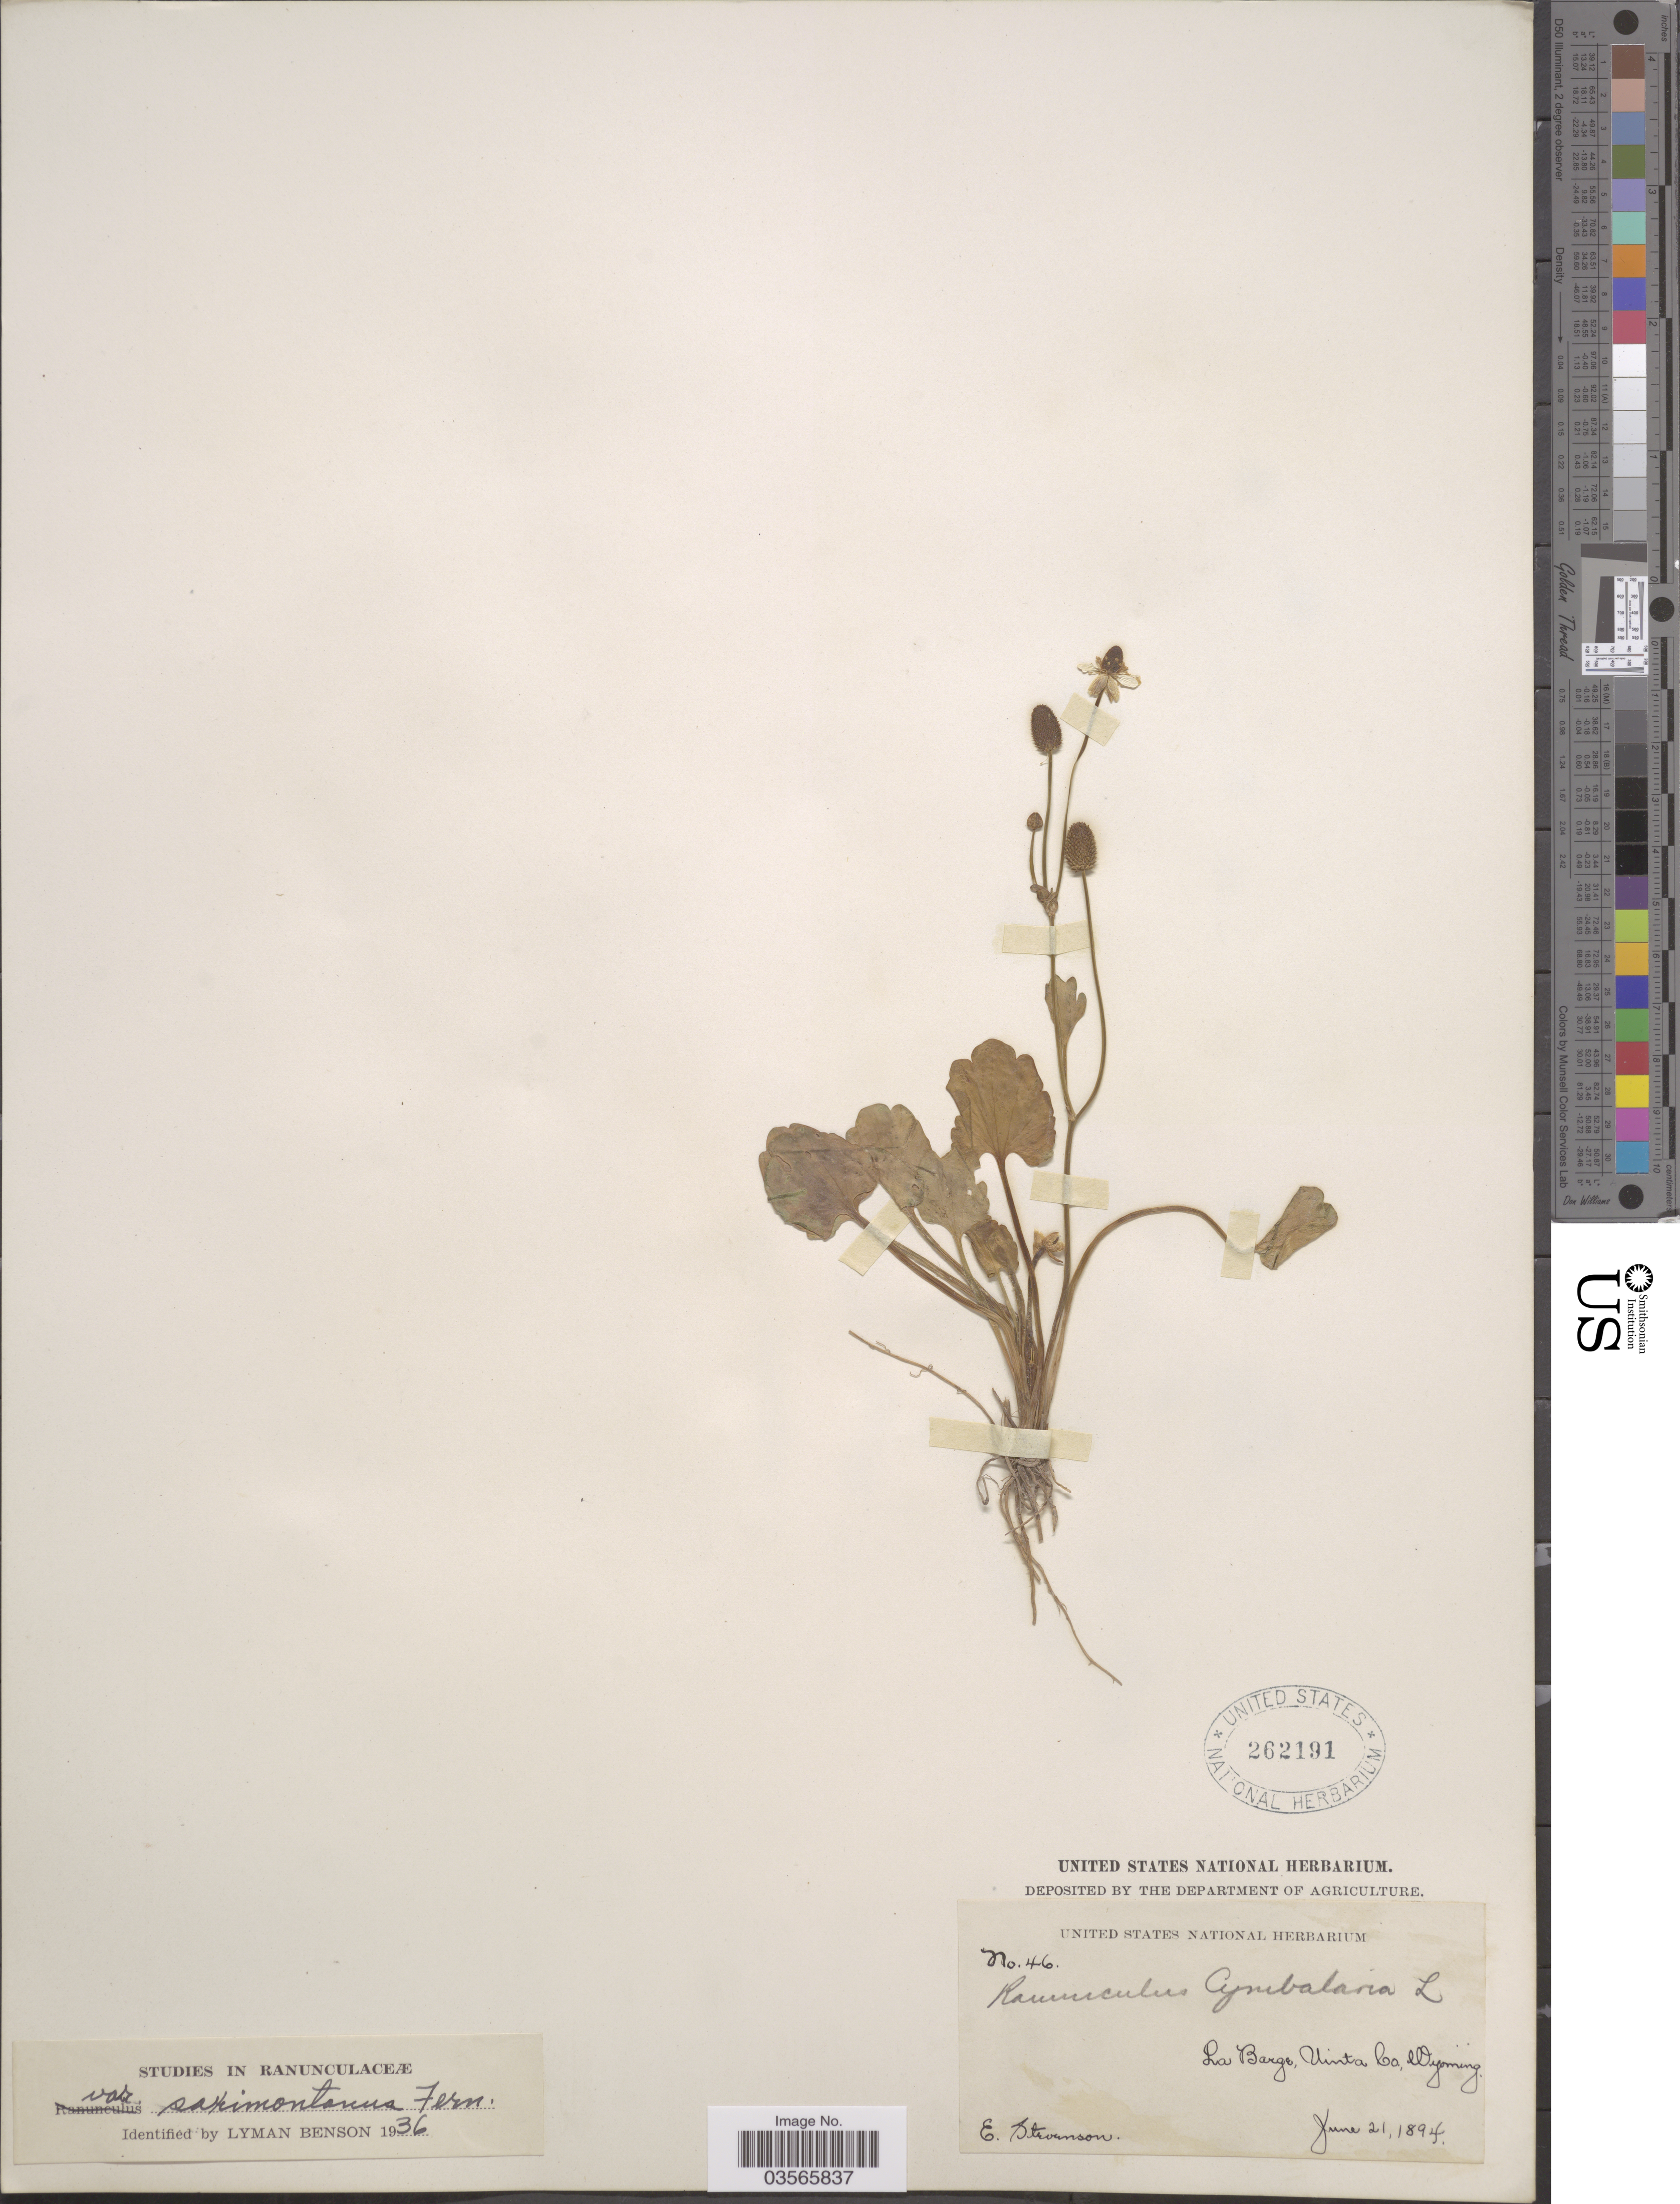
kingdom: Plantae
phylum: Tracheophyta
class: Magnoliopsida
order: Ranunculales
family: Ranunculaceae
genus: Halerpestes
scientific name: Halerpestes cymbalaria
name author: (Pursh) Greene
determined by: Strong, M. T., (US), Smithsonian Institution - National Museum of Natural History (UNITED STATES)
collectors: E. Stevenson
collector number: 46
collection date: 1894-06-21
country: United States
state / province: Wyoming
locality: La Barge, Uinta Co.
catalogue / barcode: US 262191